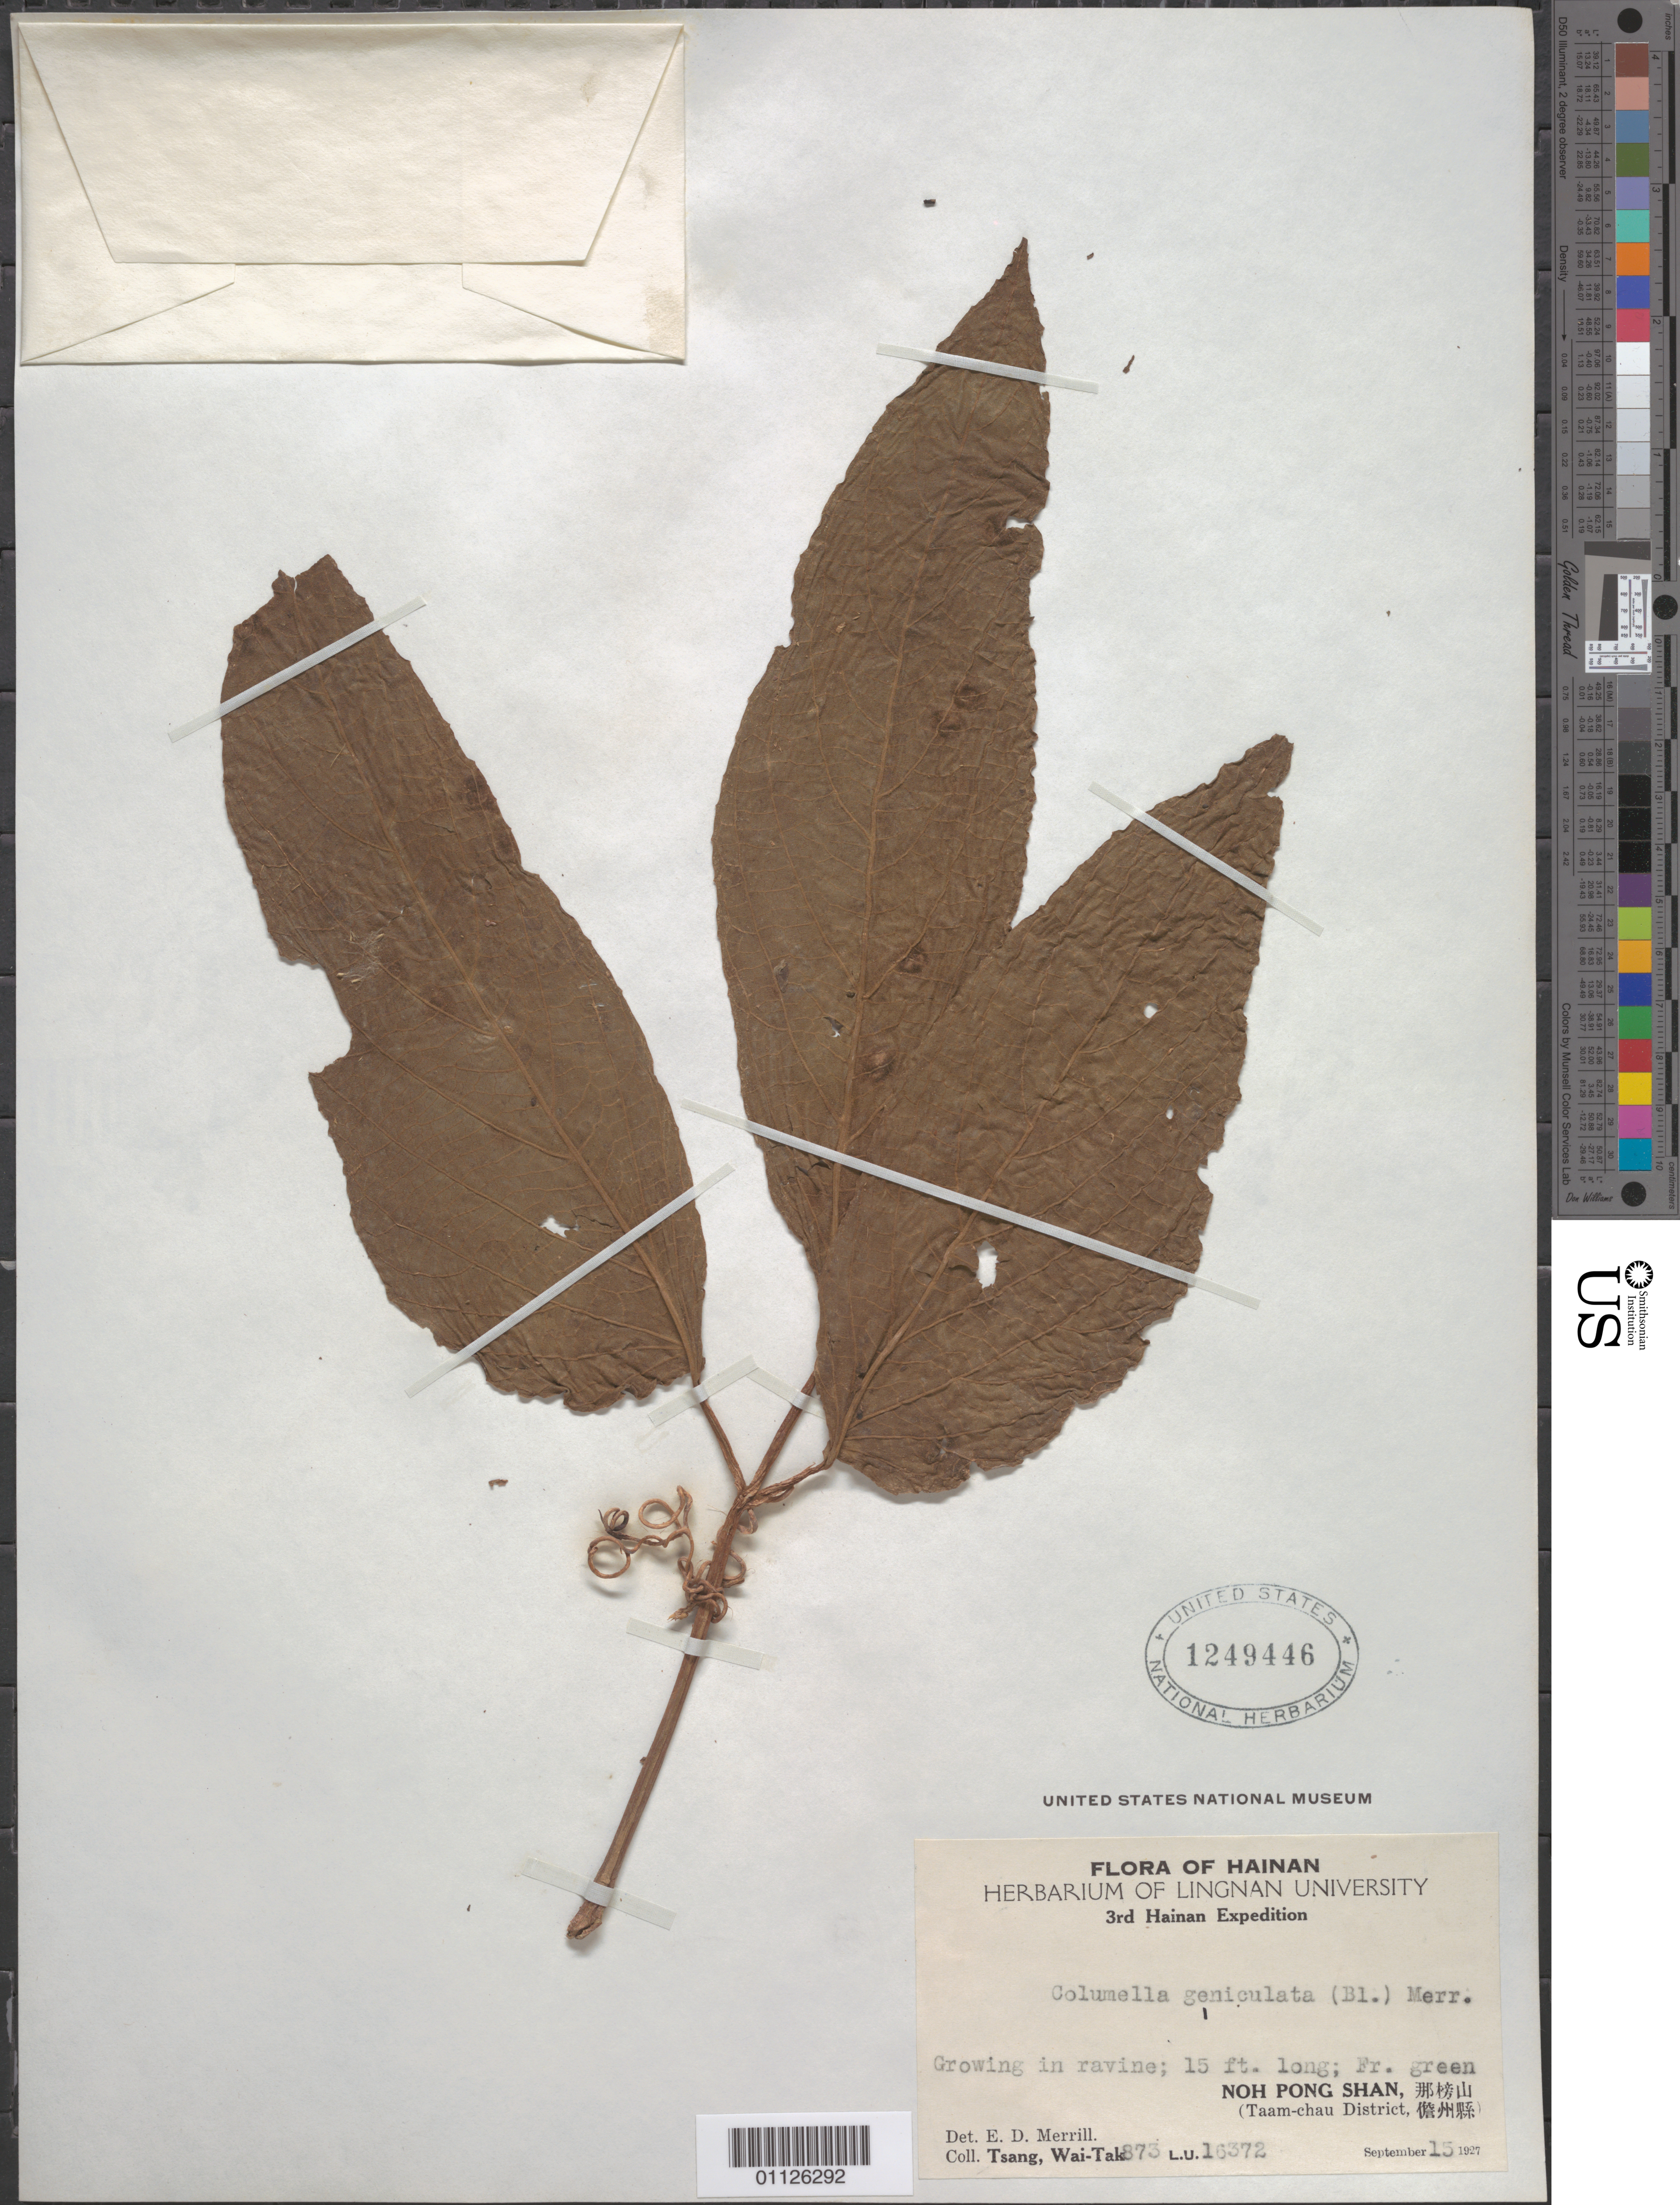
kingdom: Plantae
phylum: Tracheophyta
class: Magnoliopsida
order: Vitales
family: Vitaceae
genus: Cayratia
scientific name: Cayratia geniculata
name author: (Blume) Gagnep.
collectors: W. T. Tsang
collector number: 873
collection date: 1927-09-15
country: China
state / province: Hainan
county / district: Taam Chau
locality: Noh Pong Shan.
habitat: Growing in ravine.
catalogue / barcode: US 1249446